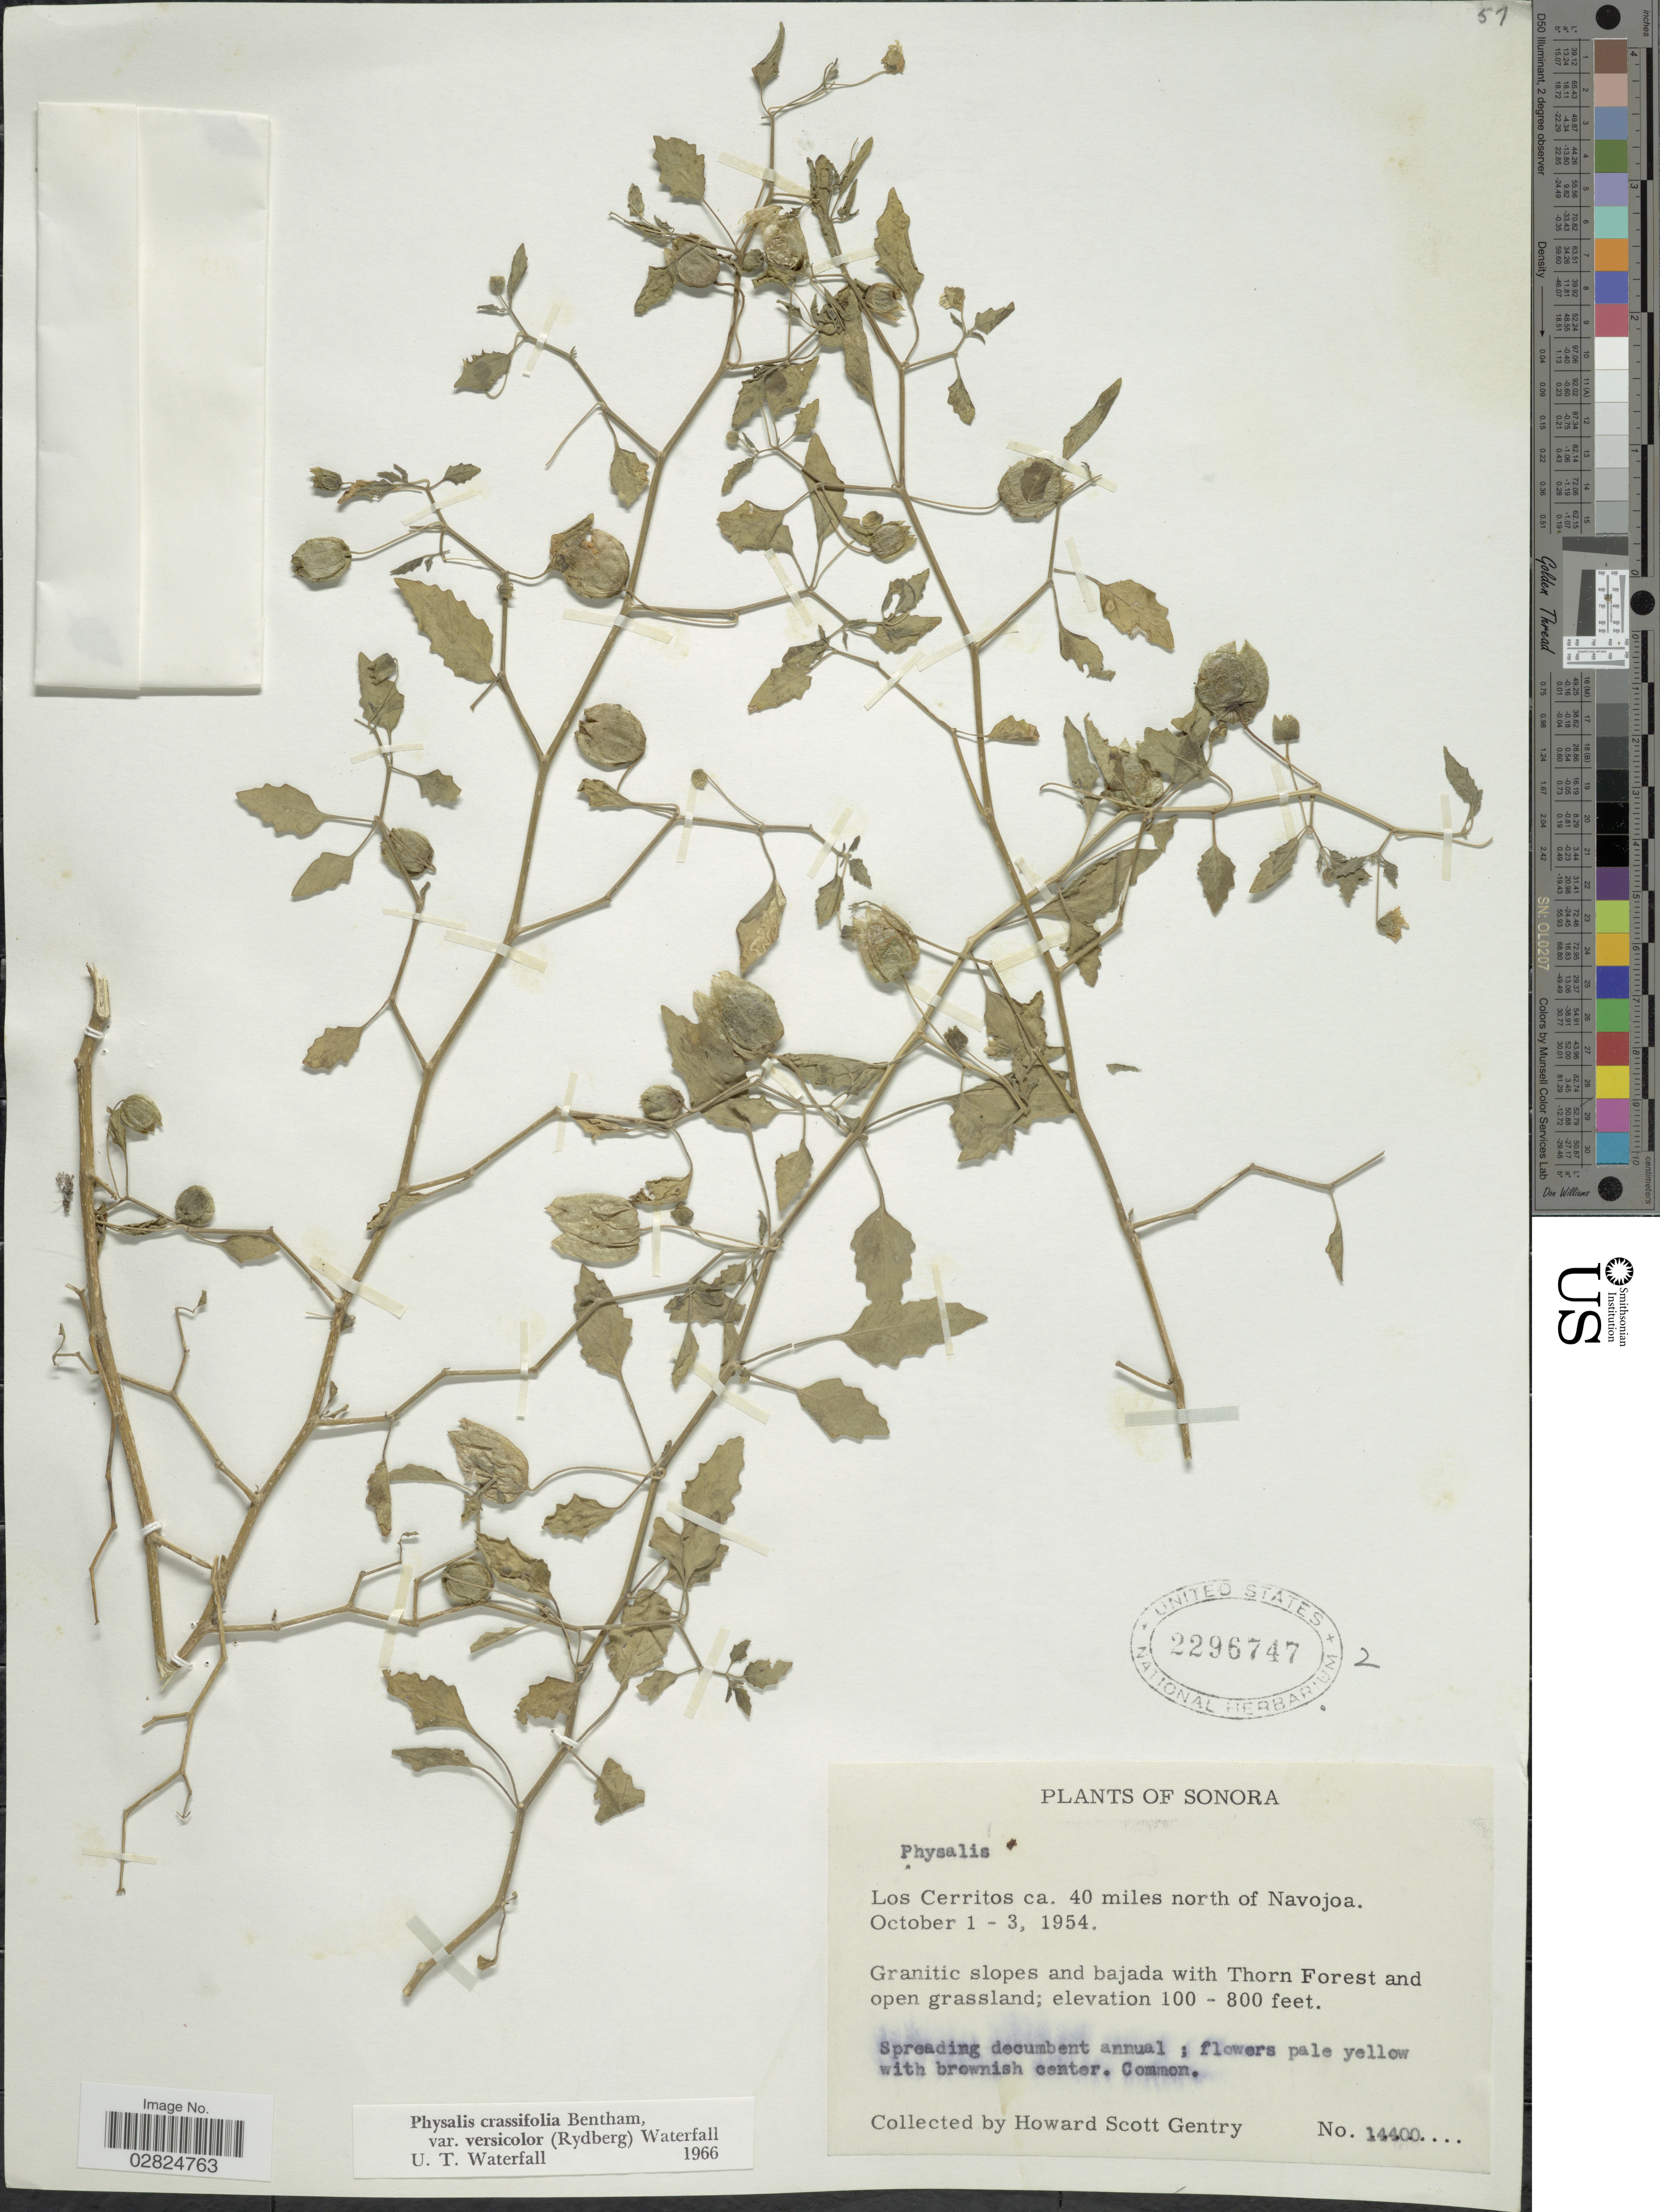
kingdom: Plantae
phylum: Tracheophyta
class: Magnoliopsida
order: Solanales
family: Solanaceae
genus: Physalis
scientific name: Physalis crassifolia var. versicolor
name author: Benth.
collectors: H. S. Gentry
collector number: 14400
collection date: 1954-10-01/1954-10-03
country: Mexico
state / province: Sonora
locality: Los Cerritos ca. 40 miles north of Navojoa.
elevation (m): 30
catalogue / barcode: US 2296747